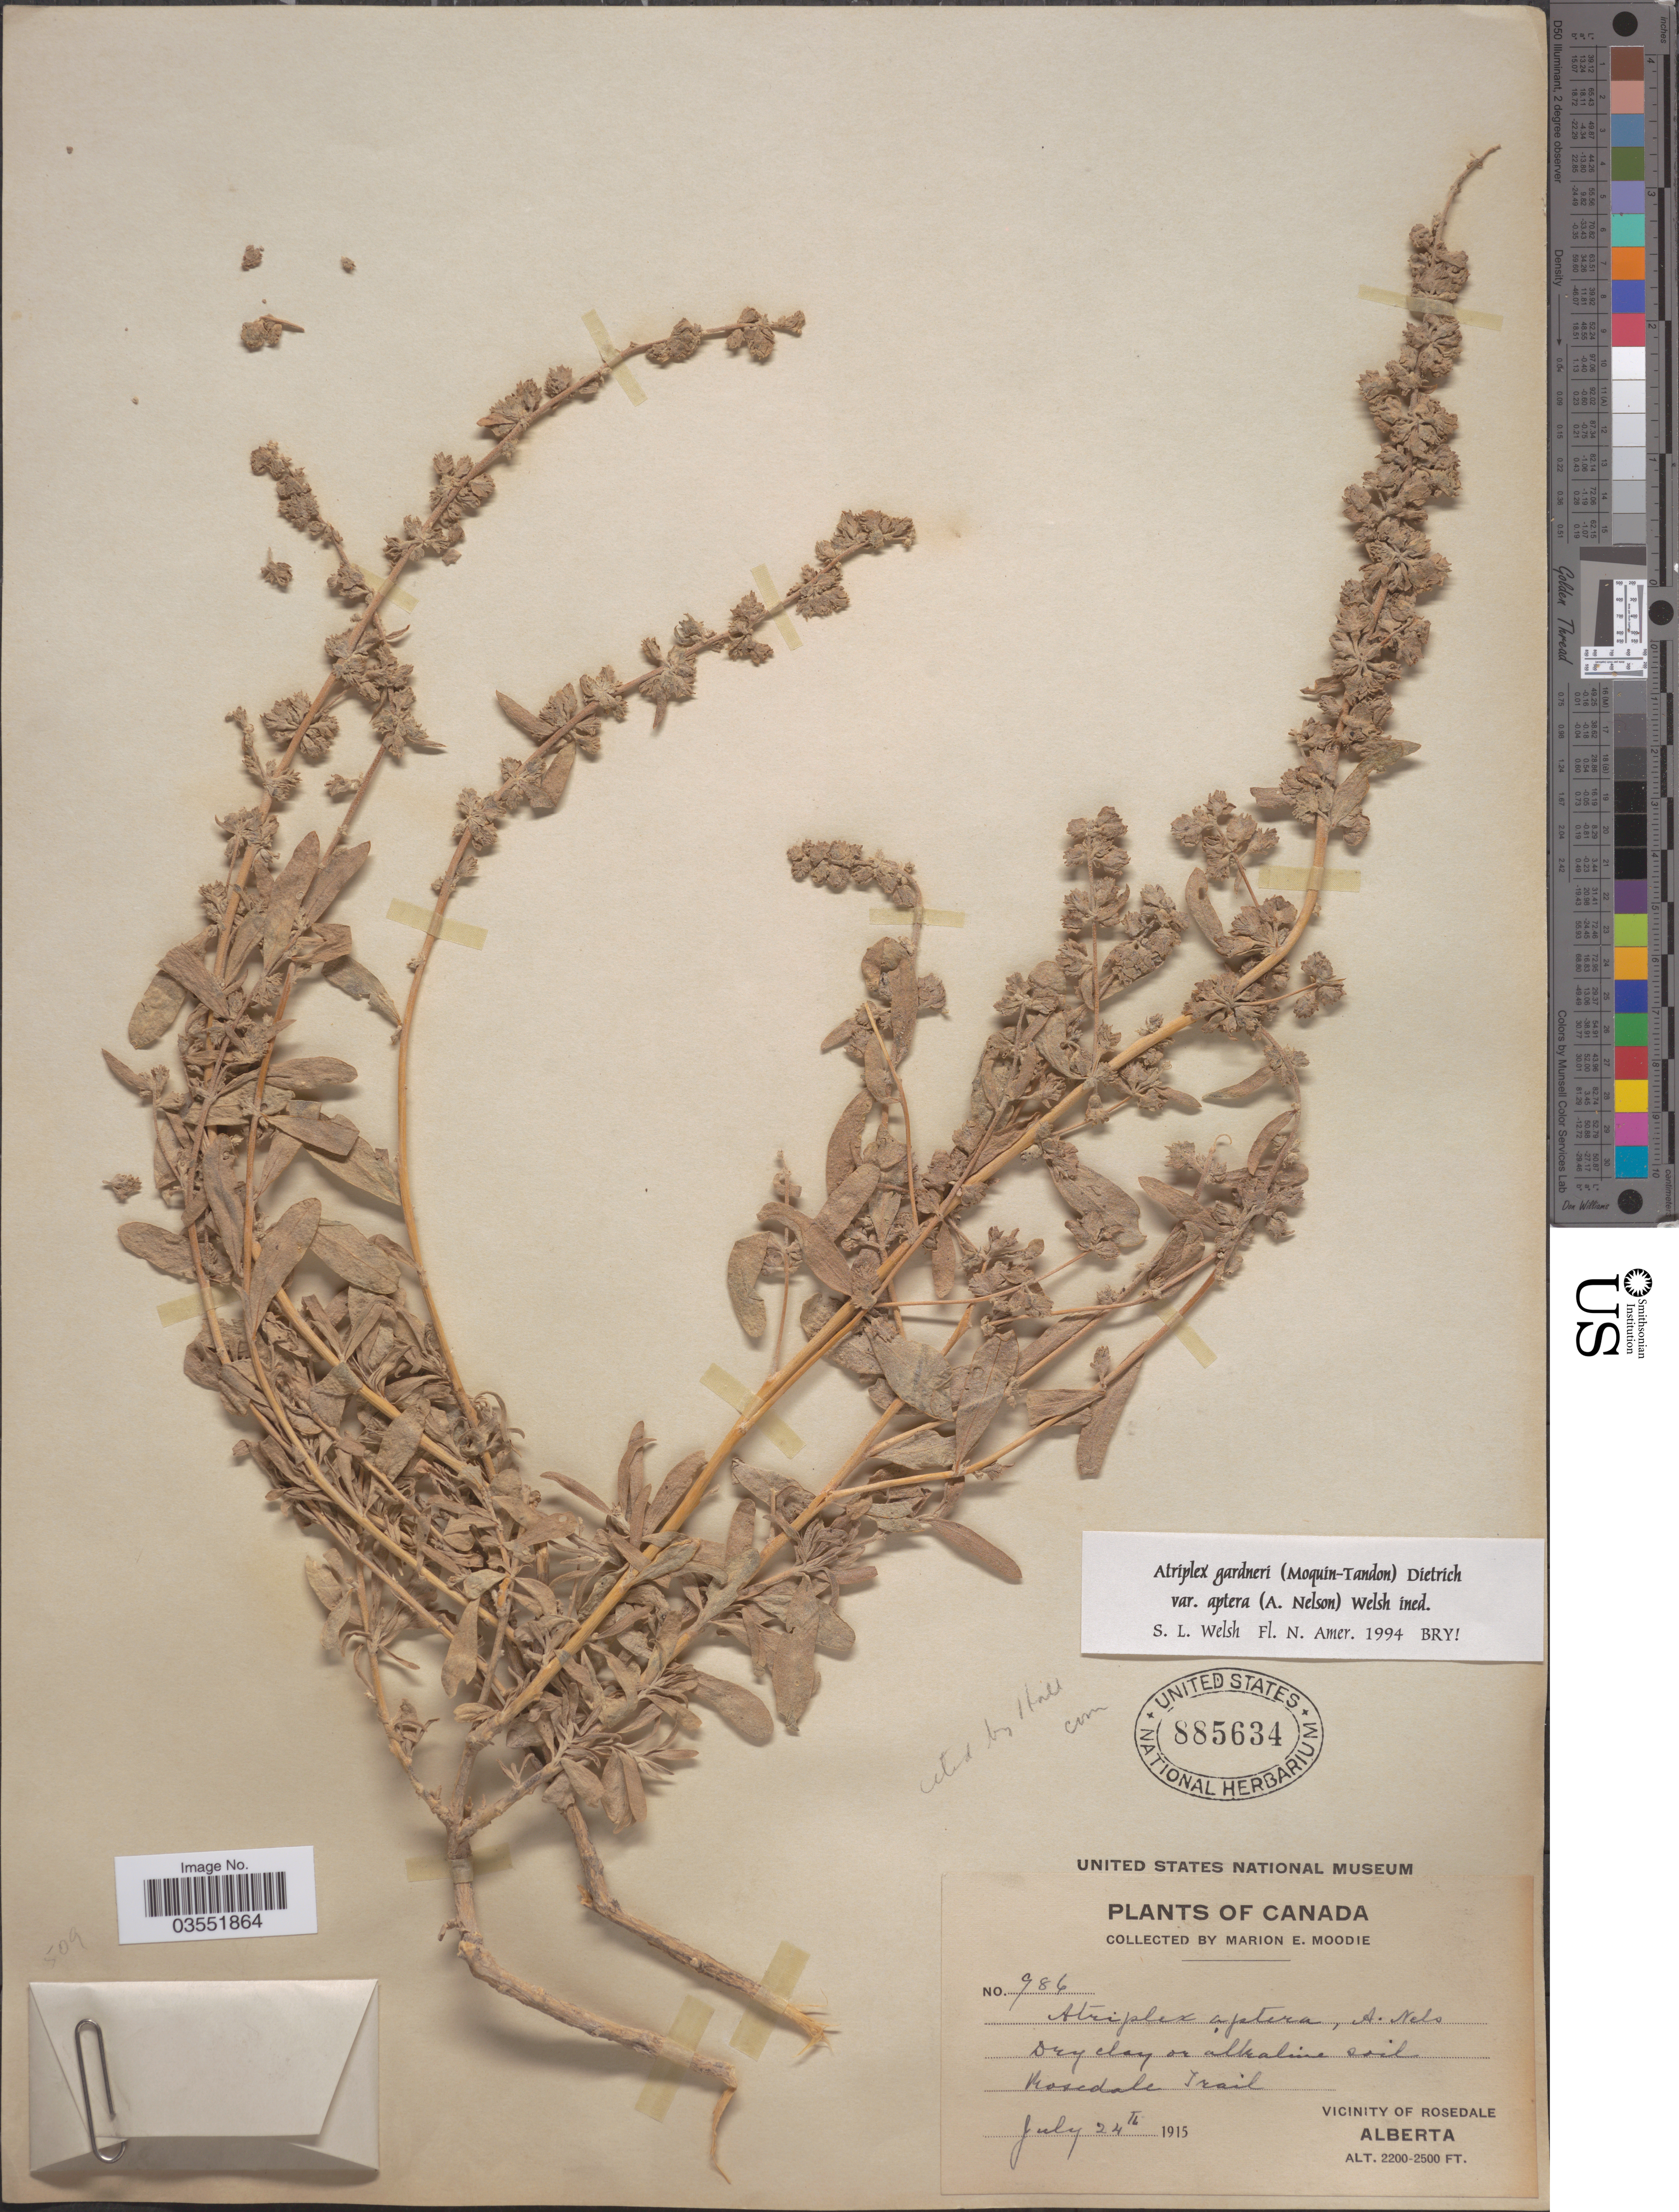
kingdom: Plantae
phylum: Tracheophyta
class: Magnoliopsida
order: Caryophyllales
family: Amaranthaceae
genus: Atriplex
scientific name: Atriplex gardneri var. gardneri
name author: (Moq.) D. Dietr.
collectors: M. E. Moodie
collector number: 986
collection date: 1915-07-24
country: Canada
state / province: Alberta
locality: Rosedale Trail. Vicinity of Rosedale.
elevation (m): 671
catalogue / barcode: US 885634